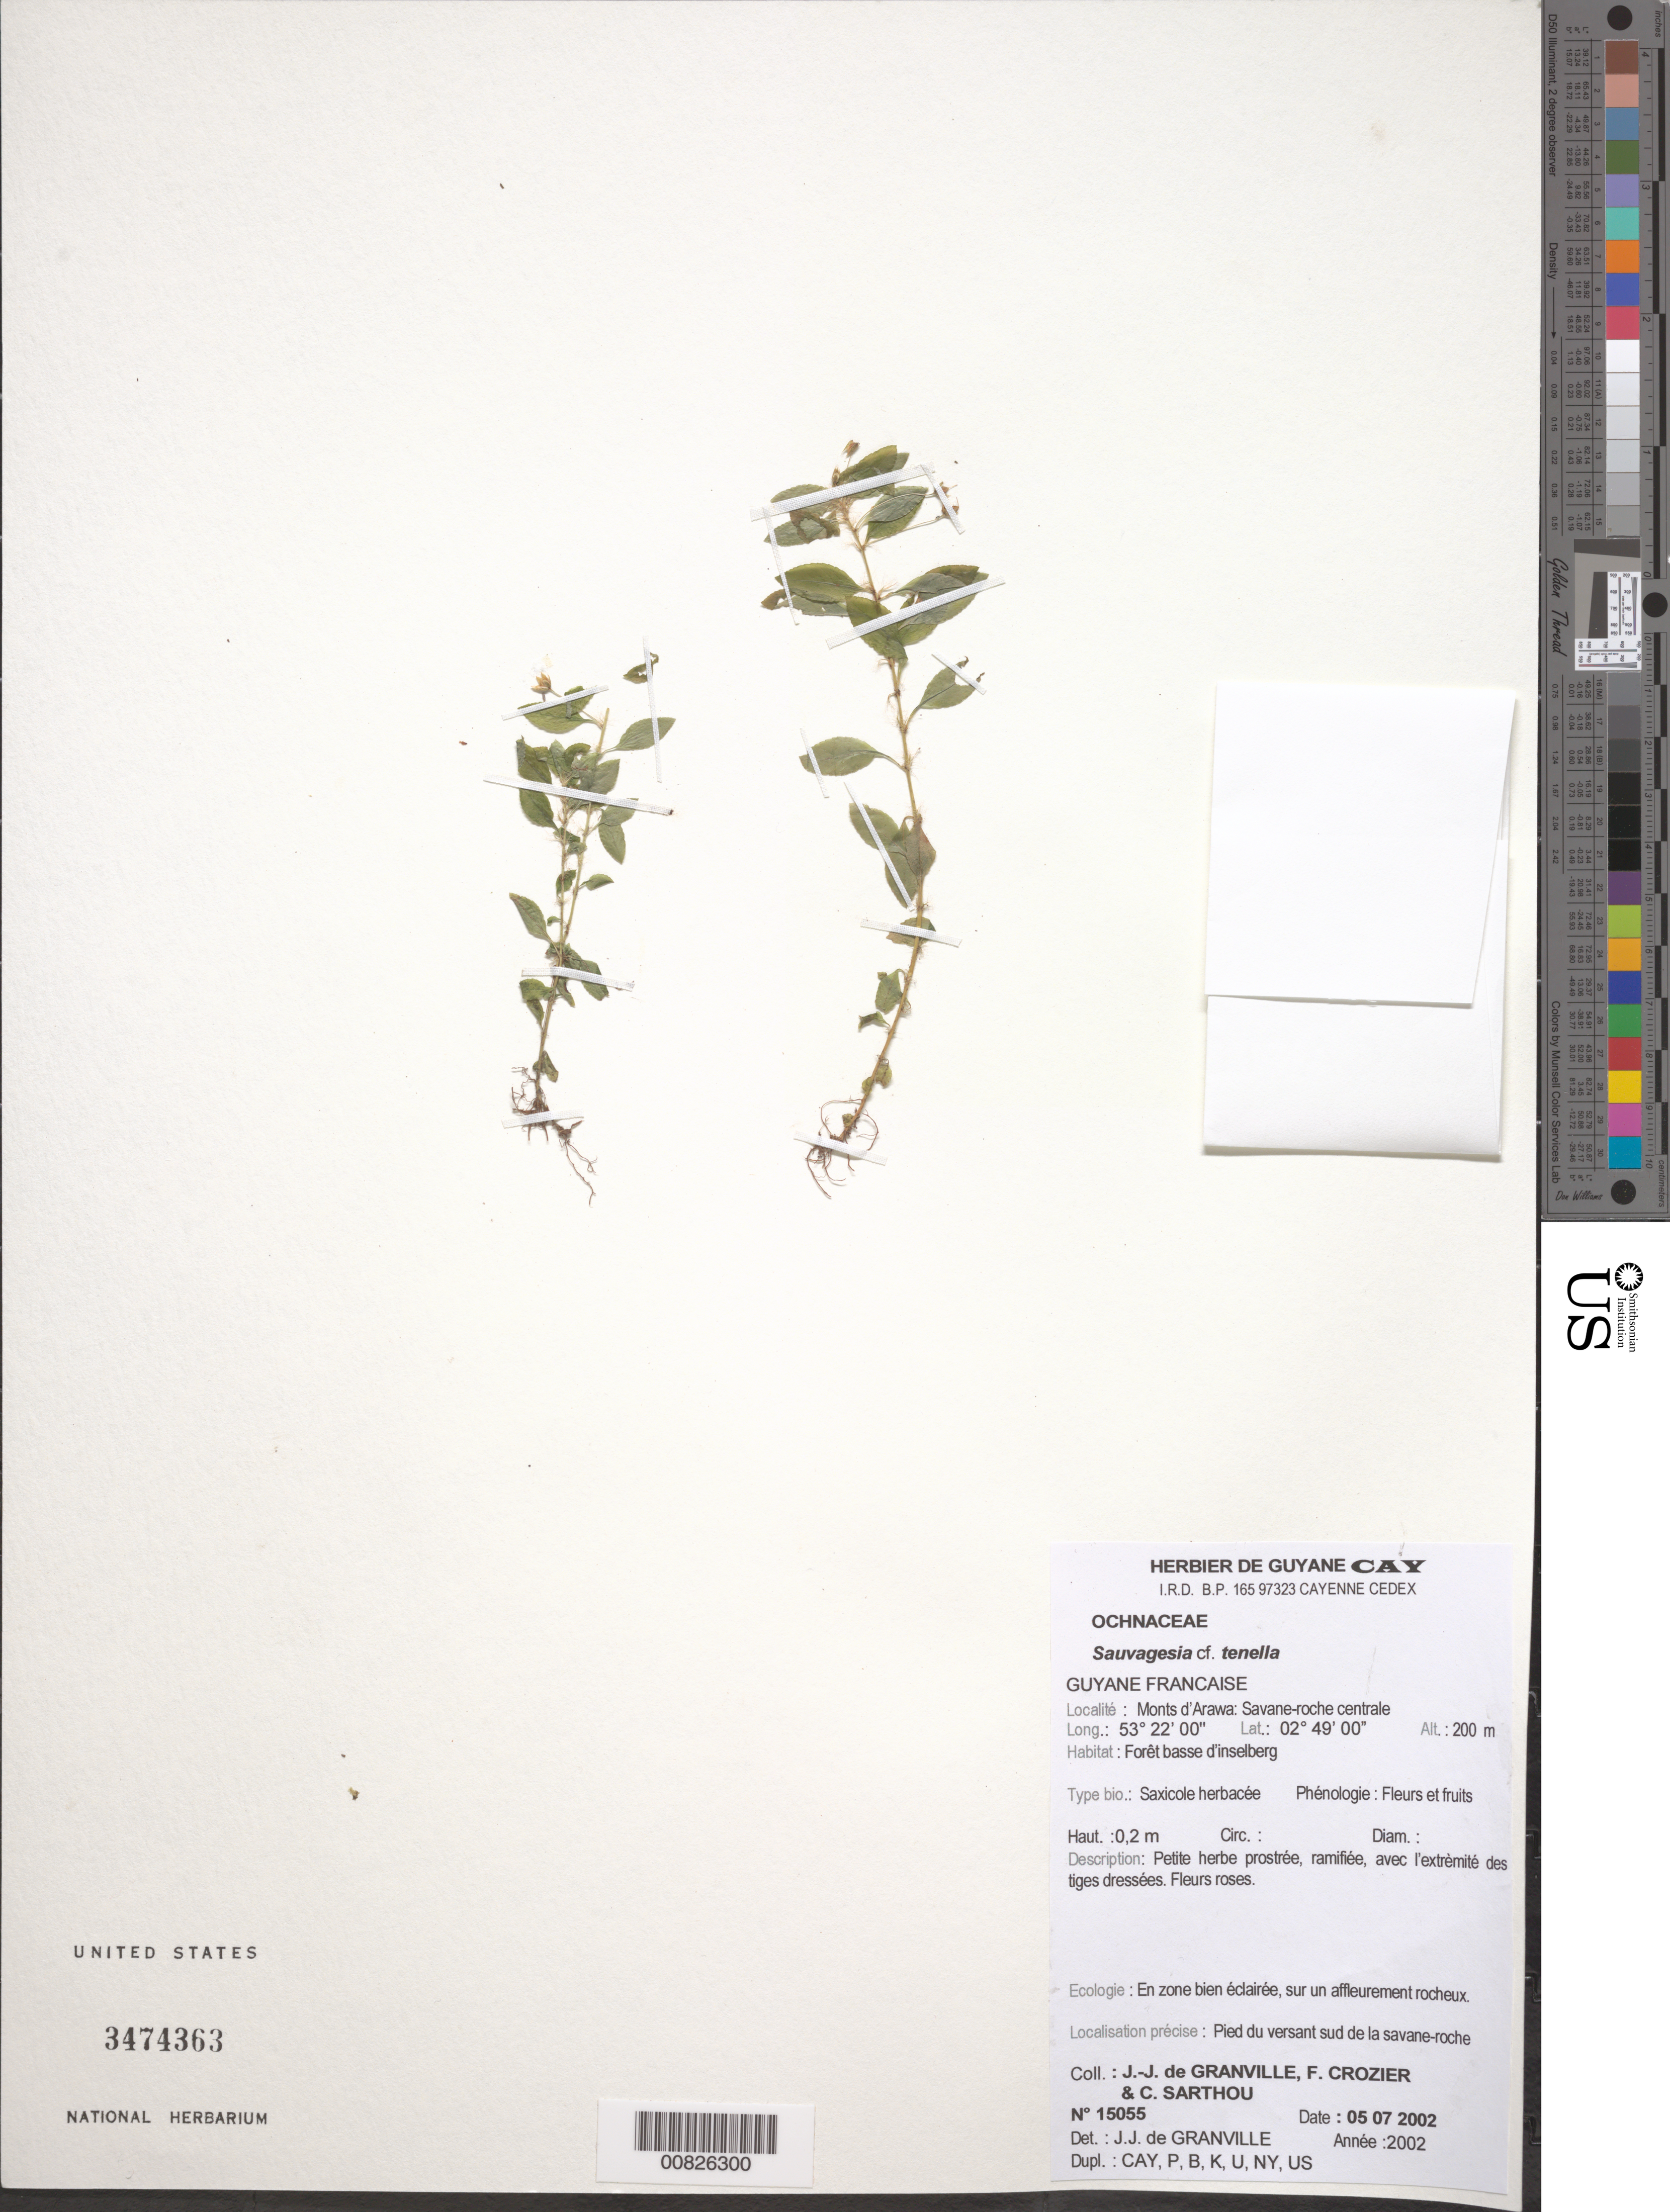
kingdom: Plantae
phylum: Tracheophyta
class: Magnoliopsida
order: Malpighiales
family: Ochnaceae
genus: Sauvagesia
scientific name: Sauvagesia tenella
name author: Lam.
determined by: Granville, J. J. de, (CAY), Institut de Recherche pour le Developpement (IRD) (FRENCH GUIANA)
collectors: J.-J. de Granville, F. Crozier & C. Sarthou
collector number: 15055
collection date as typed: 5-Jul-02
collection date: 2002-07-05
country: French Guiana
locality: Monts d'Arawa, zone de la savane-roche centrale, pied du versant sud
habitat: Forêt basse d'inselberg; en zone bien eclairee, sur un affleurment rocheux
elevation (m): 200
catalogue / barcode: US 3474363